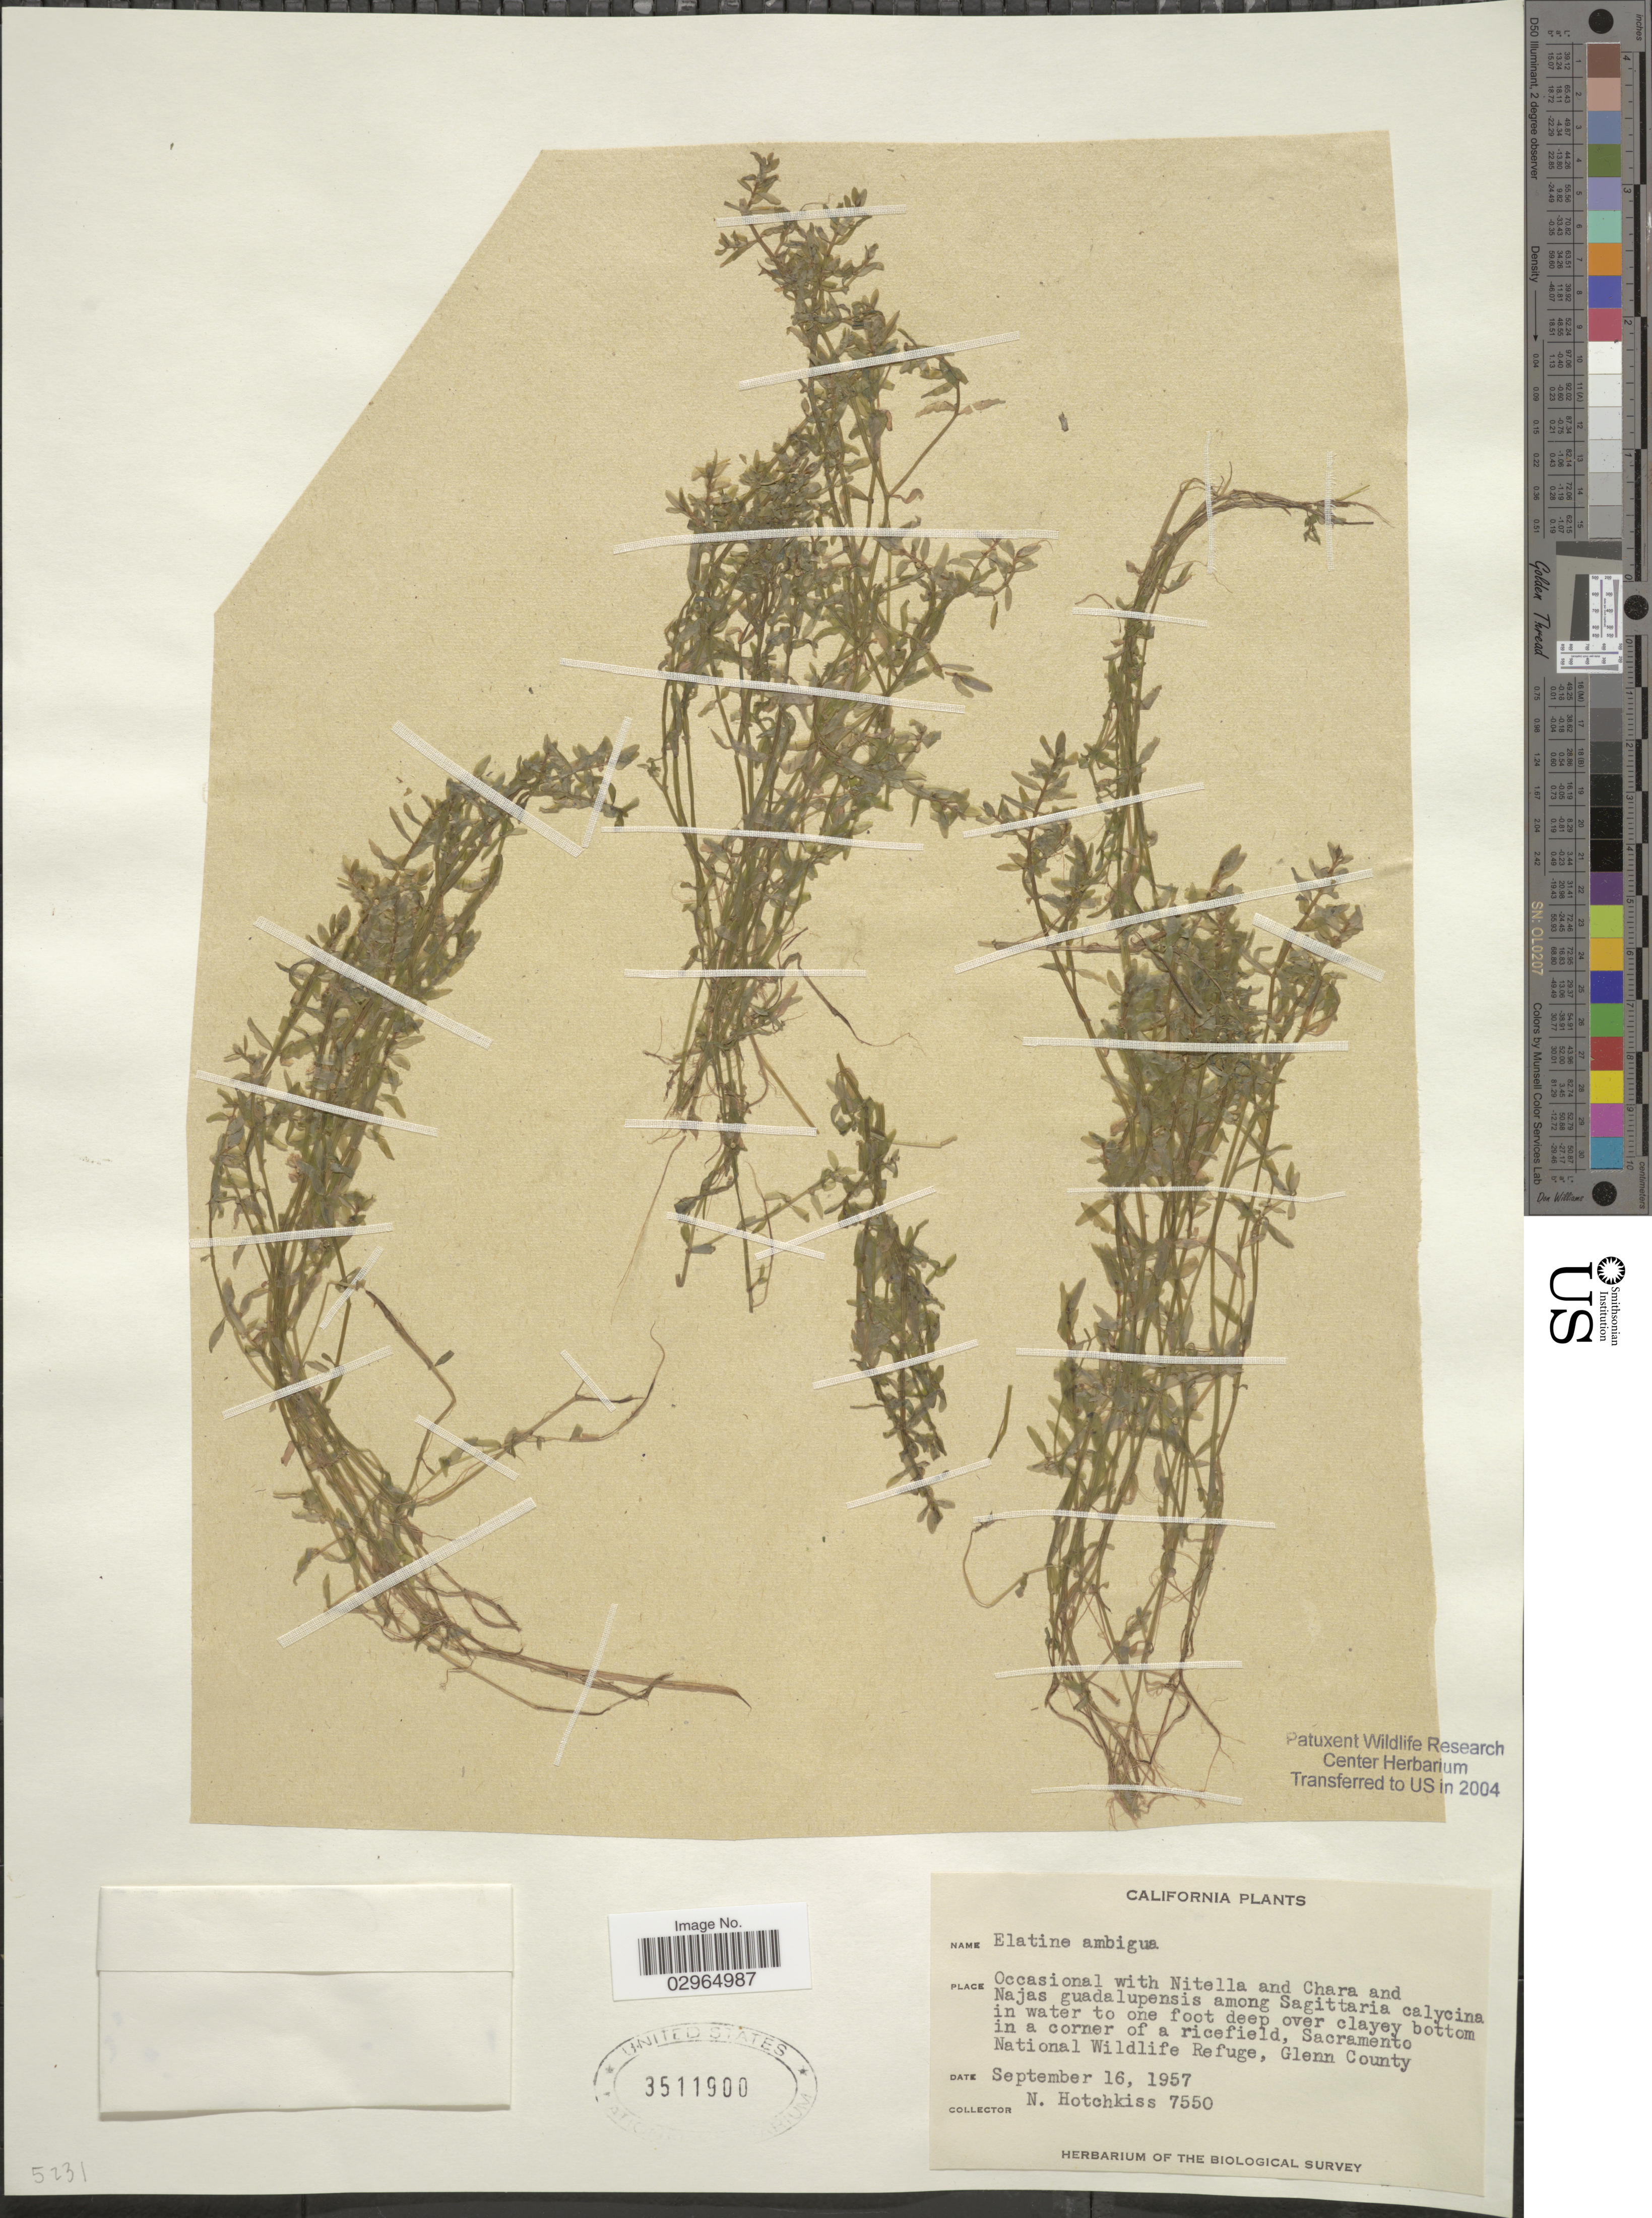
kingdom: Plantae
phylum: Tracheophyta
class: Magnoliopsida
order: Malpighiales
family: Elatinaceae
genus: Elatine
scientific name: Elatine ambigua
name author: Wight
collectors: N. Hotchkiss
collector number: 7550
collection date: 1957-09-16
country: United States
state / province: California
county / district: Glenn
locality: In a corner of a ricefield, Sacramento National Wildlife Refuge, Glenn County.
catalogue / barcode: US 3511900